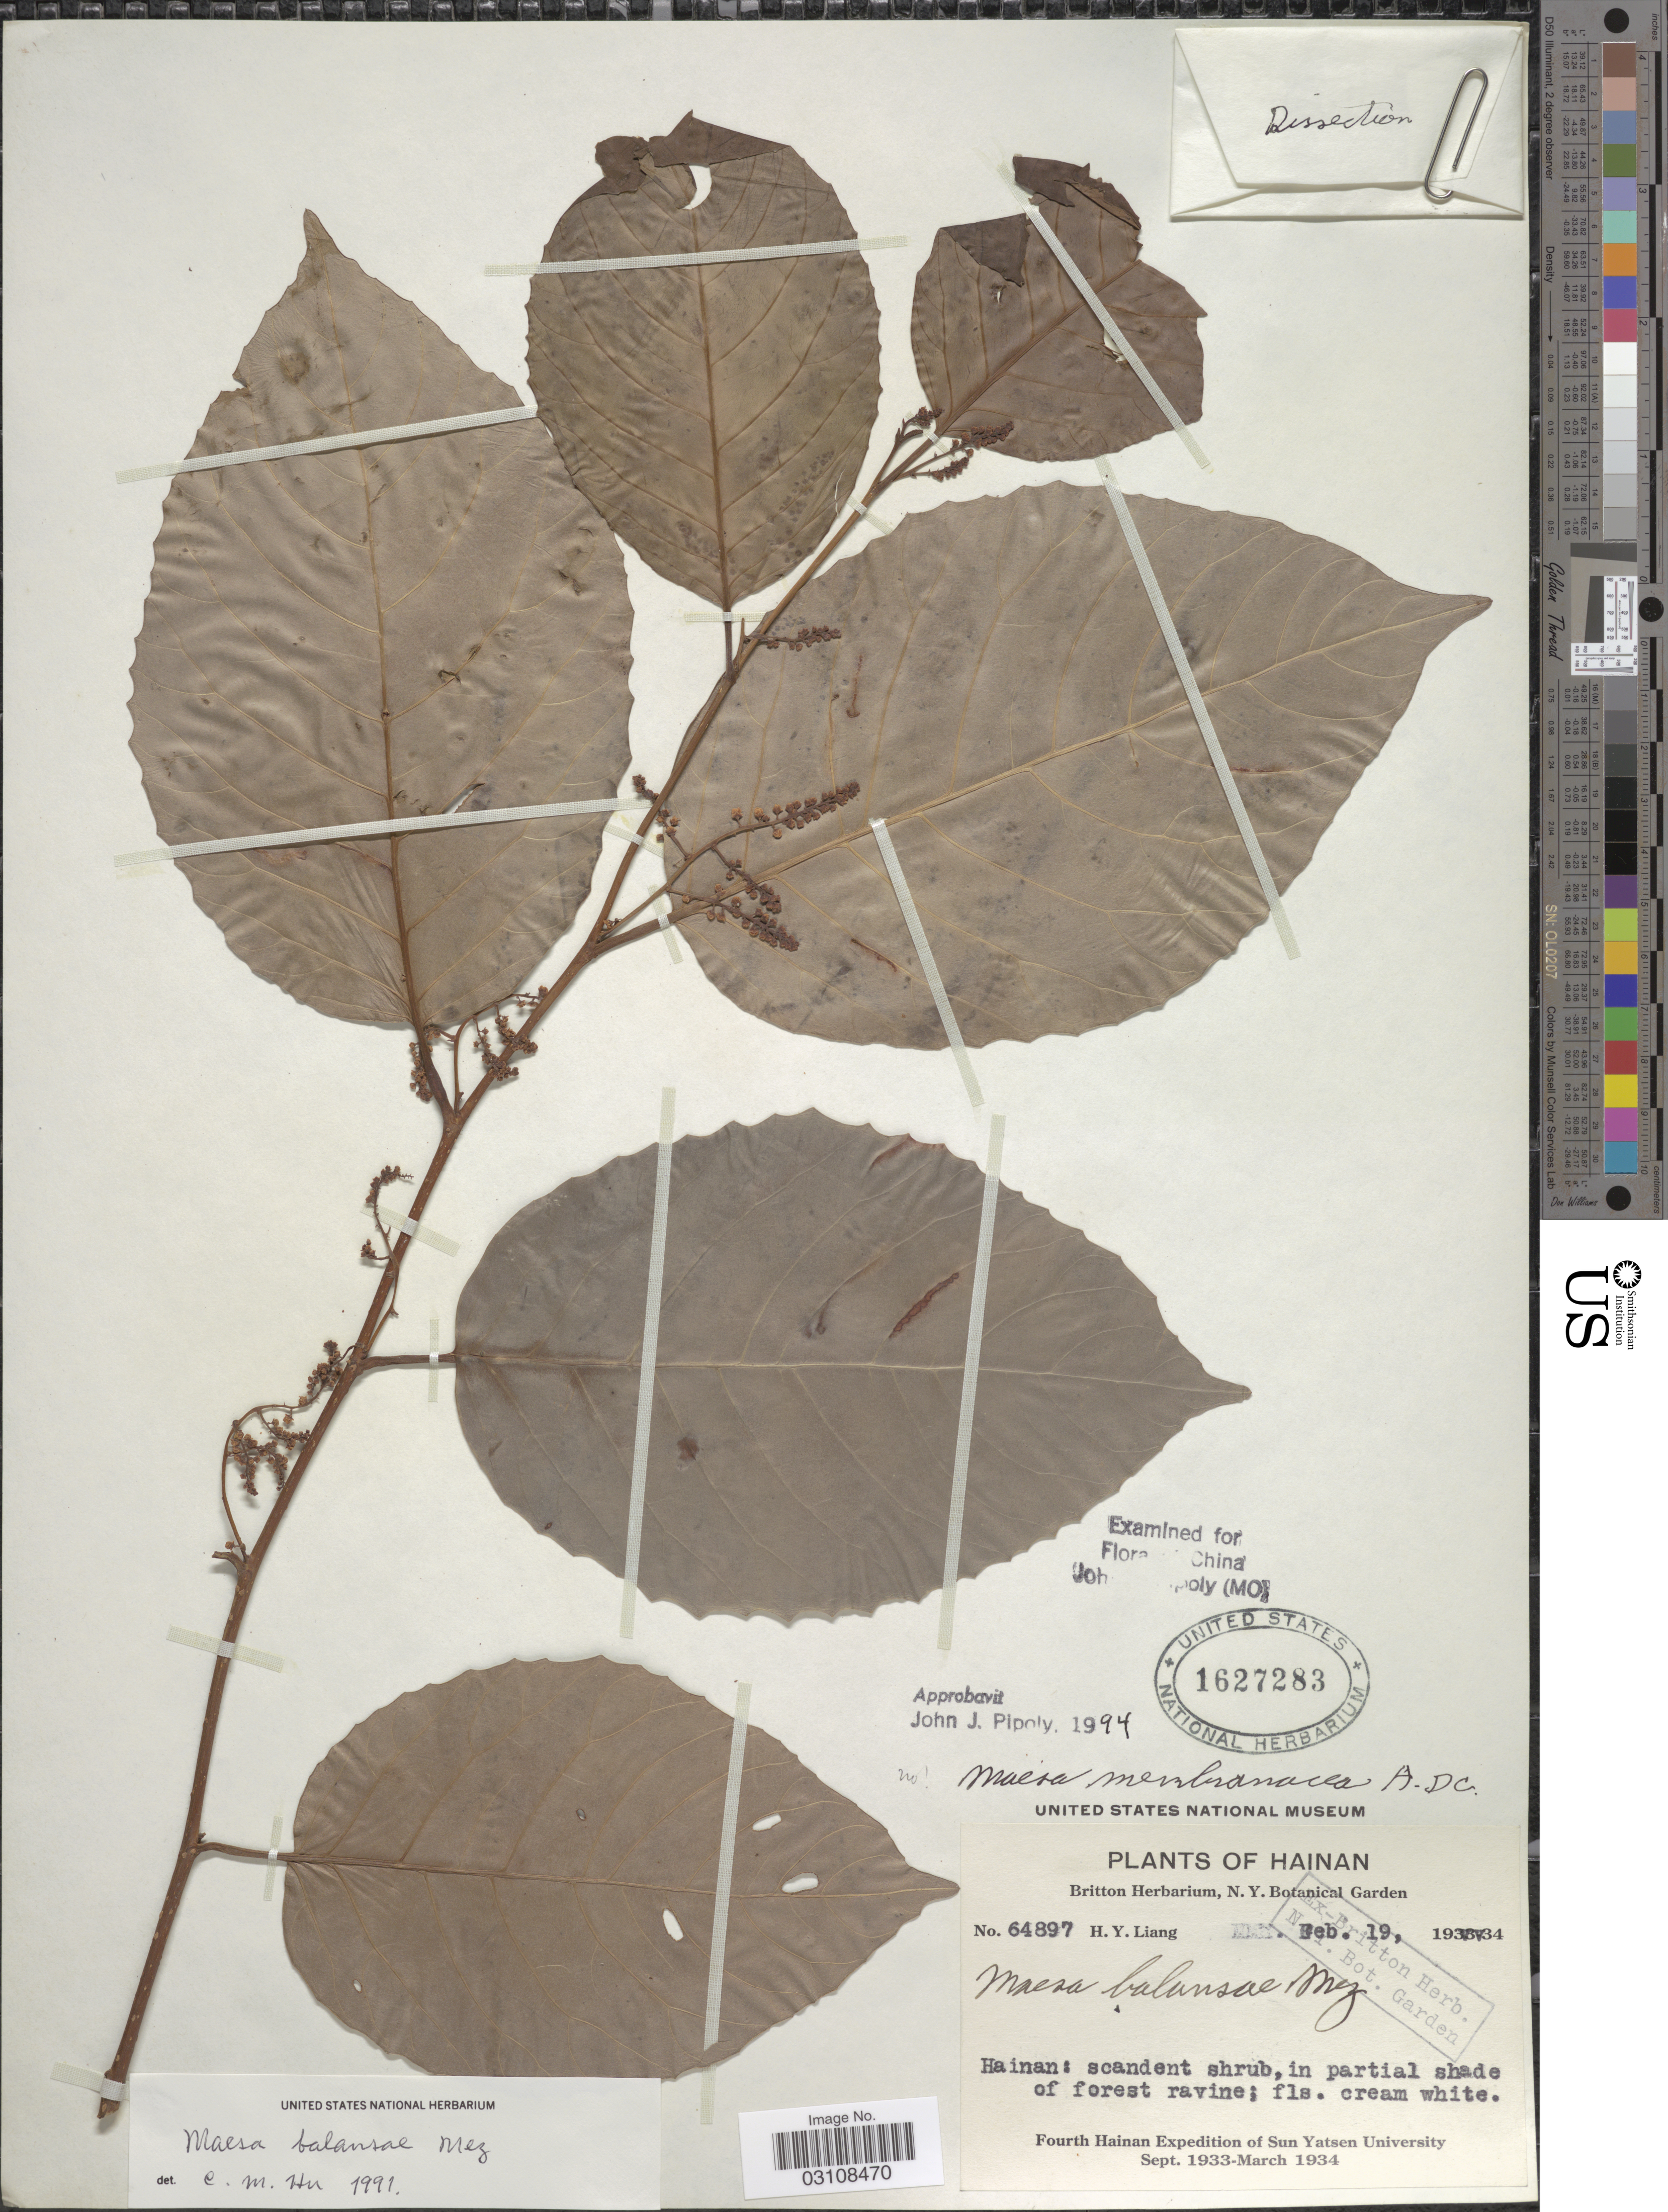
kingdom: Plantae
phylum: Tracheophyta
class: Magnoliopsida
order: Ericales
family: Primulaceae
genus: Maesa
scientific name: Maesa balansae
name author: Mez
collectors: H. Y. Liang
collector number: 64897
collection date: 1934-02-19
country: China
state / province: Hainan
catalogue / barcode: US 1627283